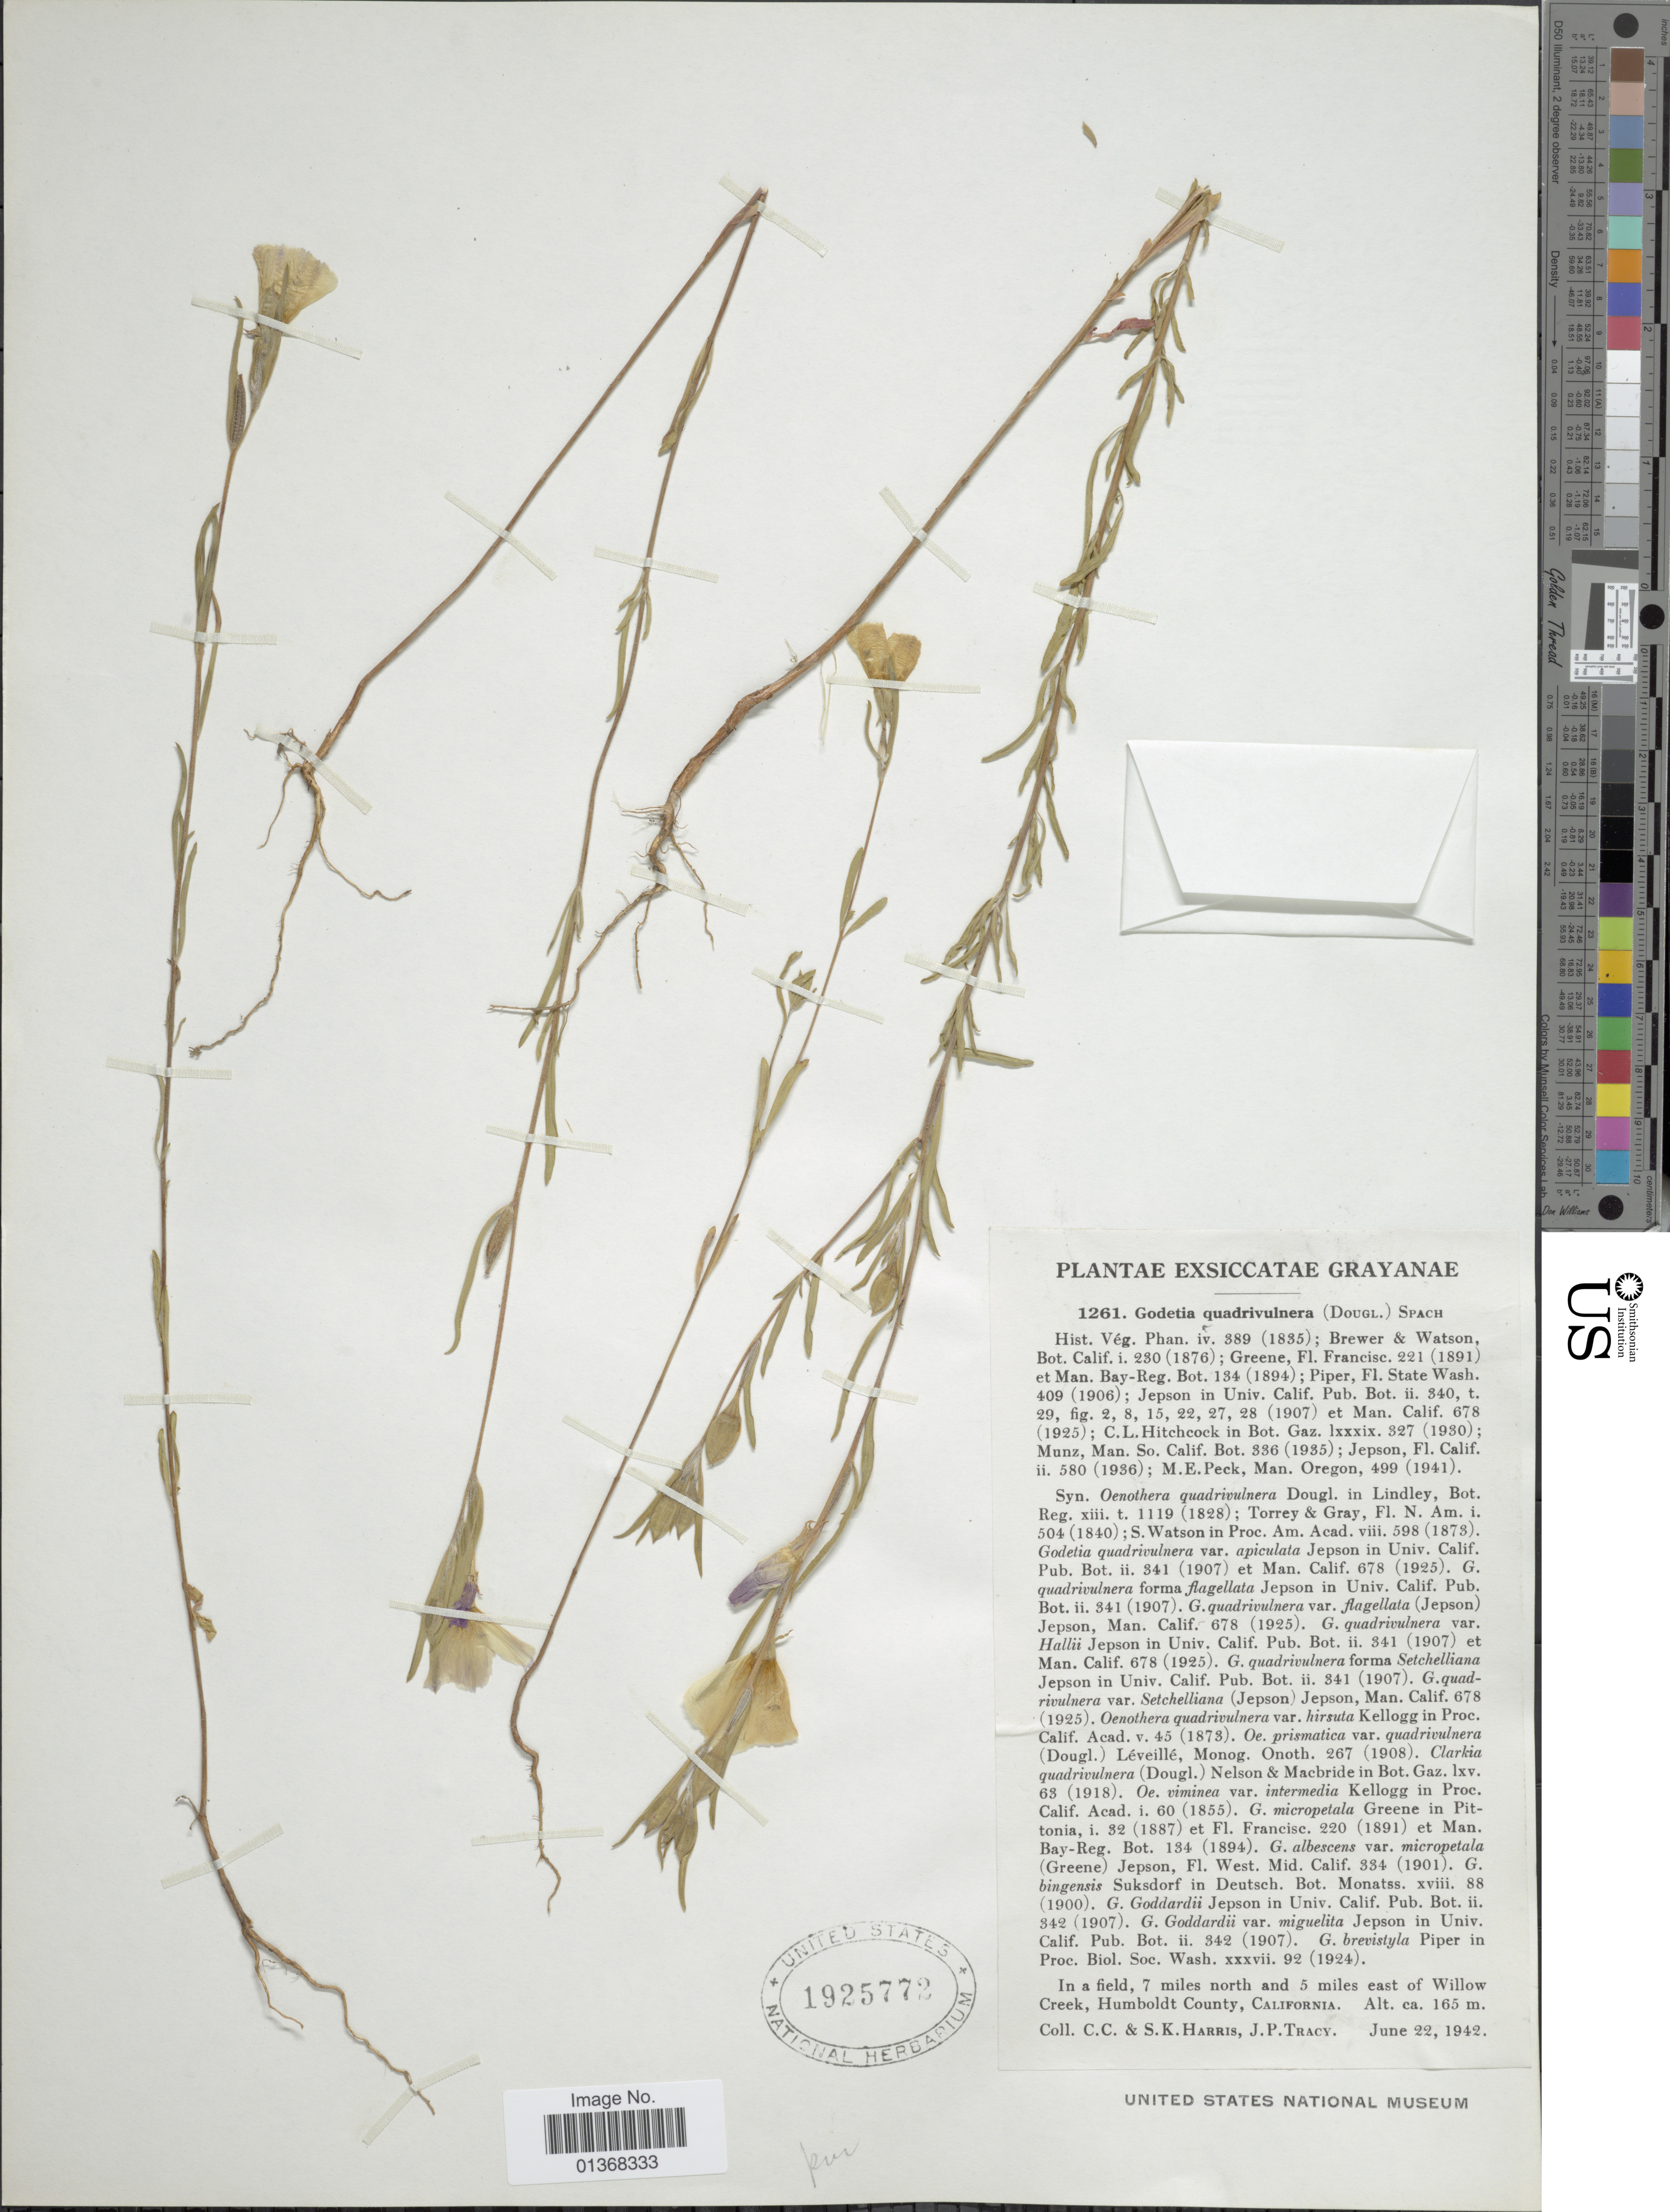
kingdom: Plantae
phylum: Tracheophyta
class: Magnoliopsida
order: Myrtales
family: Onagraceae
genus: Clarkia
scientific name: Clarkia purpurea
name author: (Curtis) A. Nelson & J.F. Macbr.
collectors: C. C. Harris, S. K. Harris & J. Tracy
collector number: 1261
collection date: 1942-06-22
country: United States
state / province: California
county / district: Humboldt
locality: In a field, 7 miles north and 5 miles east of Willow Creek, Humboldt County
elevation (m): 165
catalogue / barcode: US 1925772